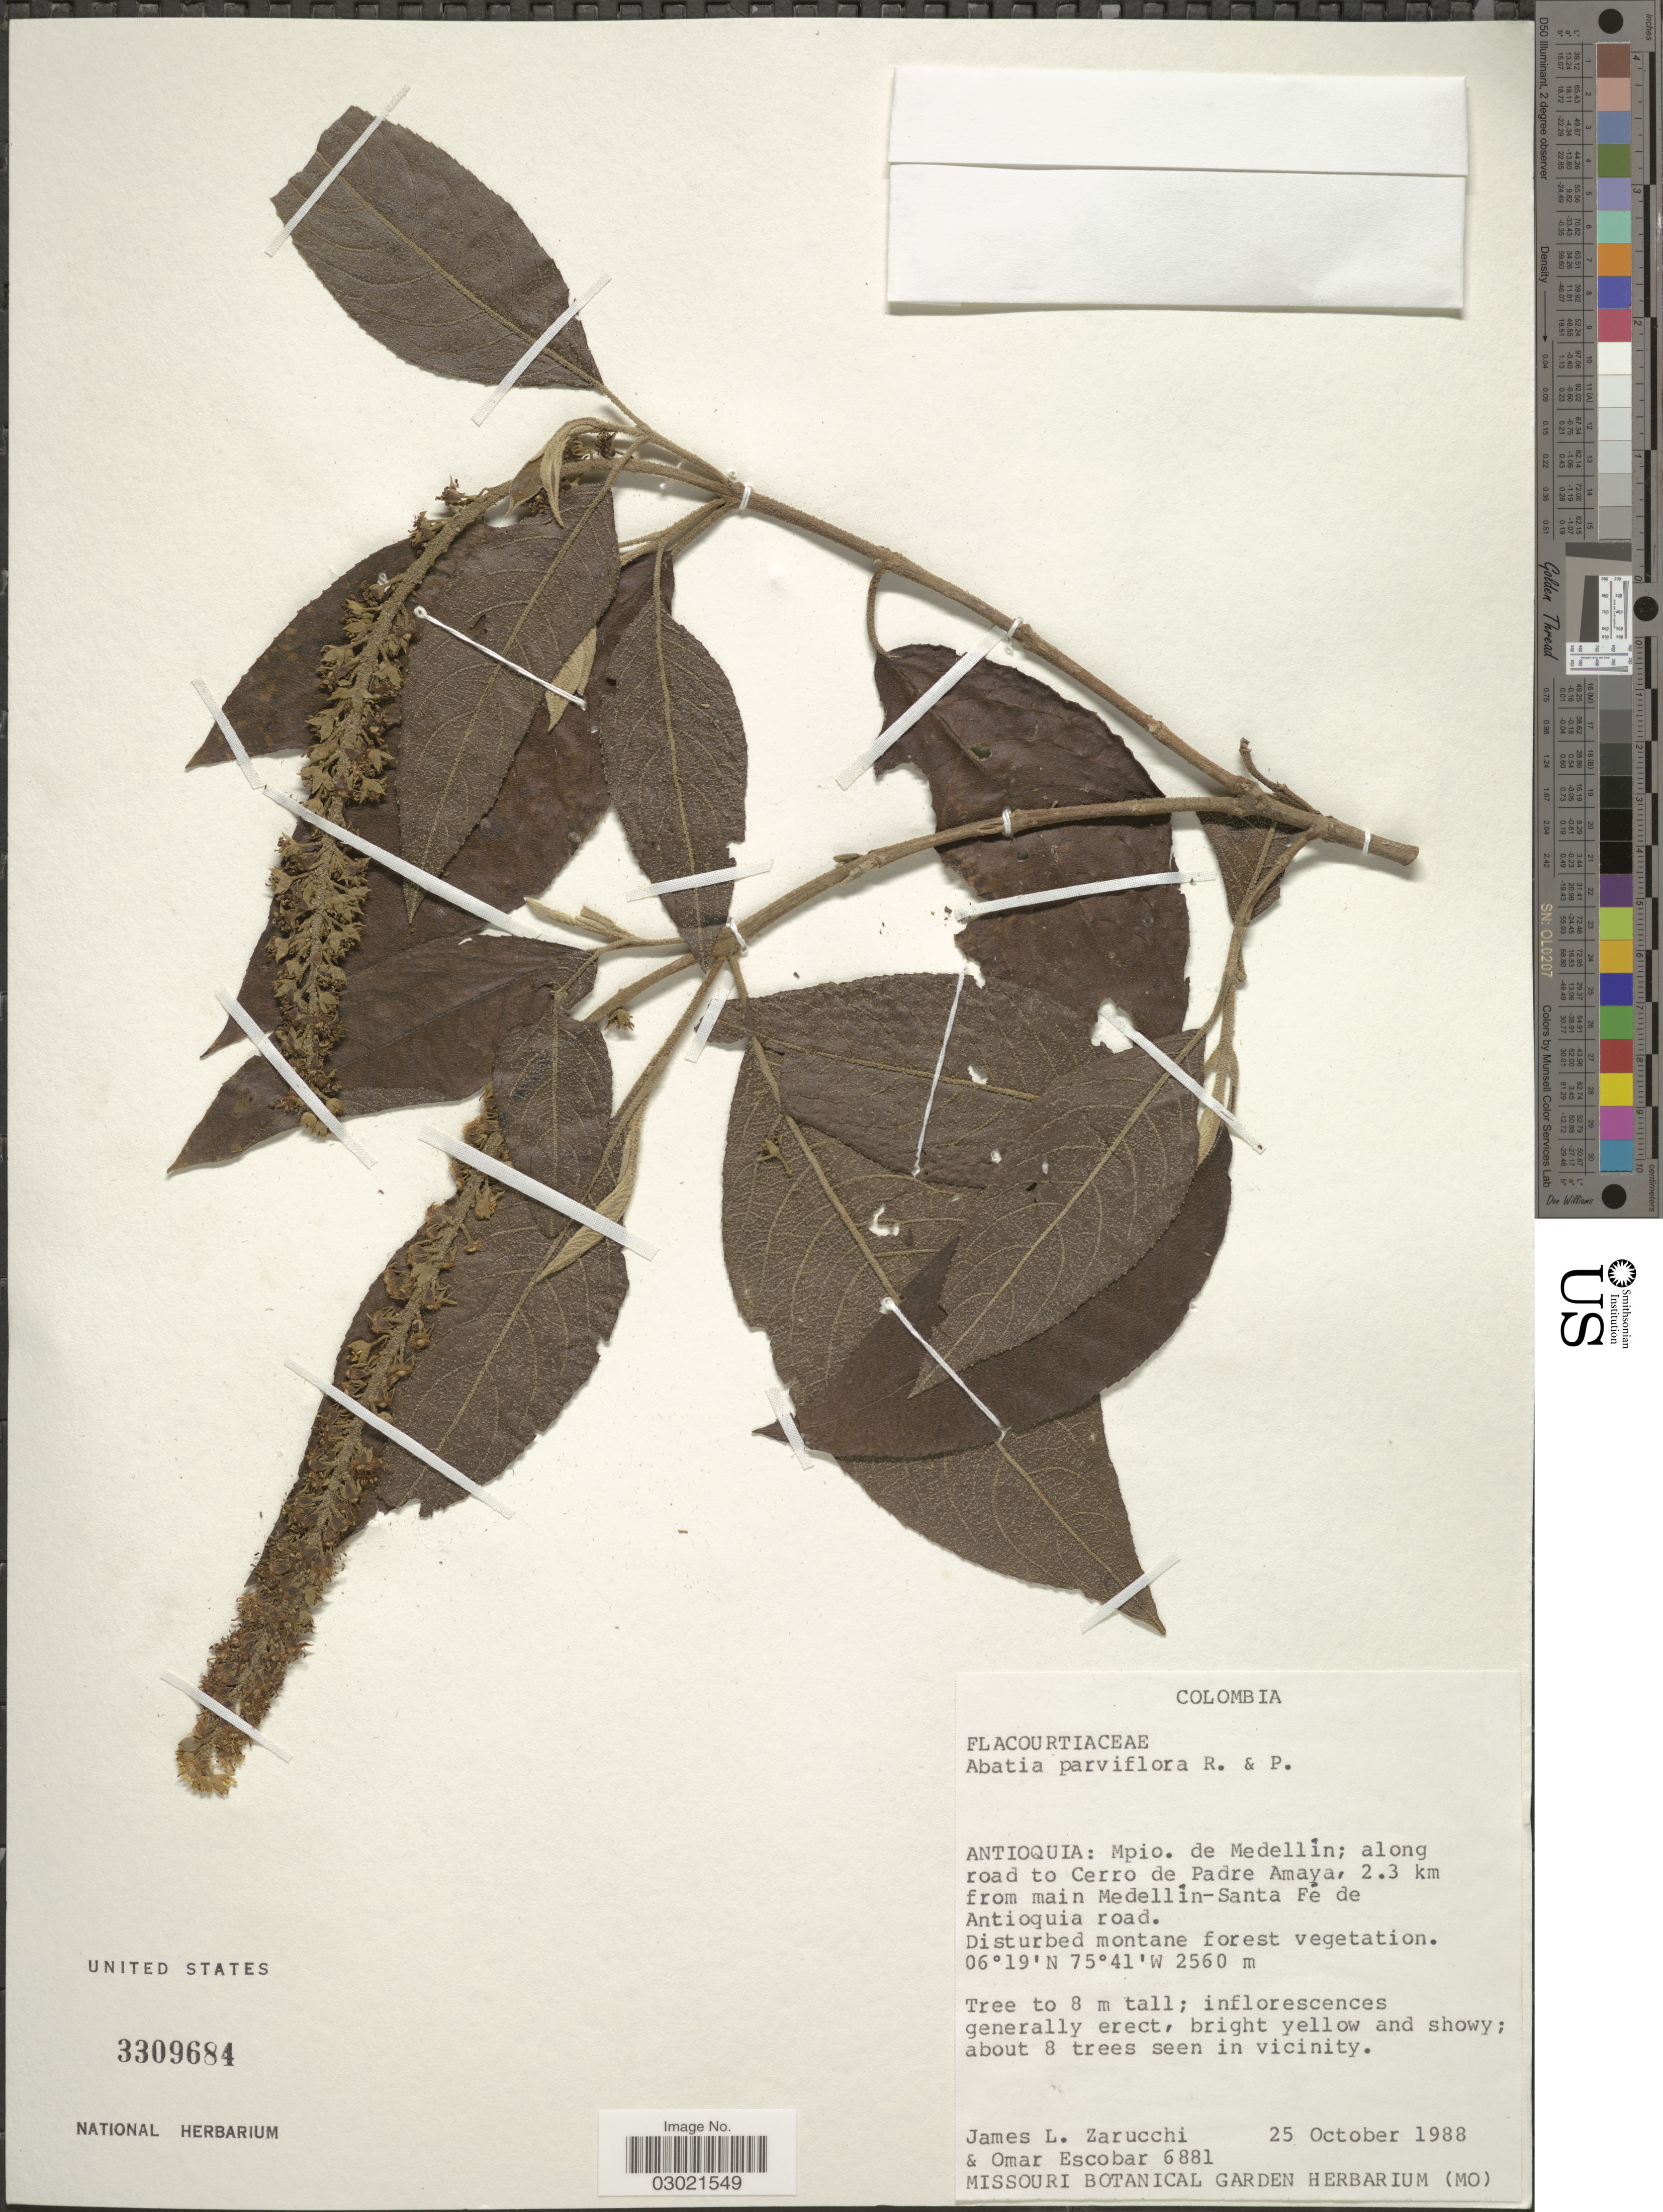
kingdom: Plantae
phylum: Tracheophyta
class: Magnoliopsida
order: Malpighiales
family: Salicaceae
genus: Abatia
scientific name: Abatia parviflora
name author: Ruiz & Pav.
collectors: J. L. Zarucchi & O. D. Escobar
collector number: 6881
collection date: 1988-10-25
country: Colombia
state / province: Antioquia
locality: Antioquia: Mpio. de Medellín; along road to Cerro de Padre Amaya, 2.3 km from main Medellín-Santa Fé de Antioquia road.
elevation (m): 2560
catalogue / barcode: US 3309684